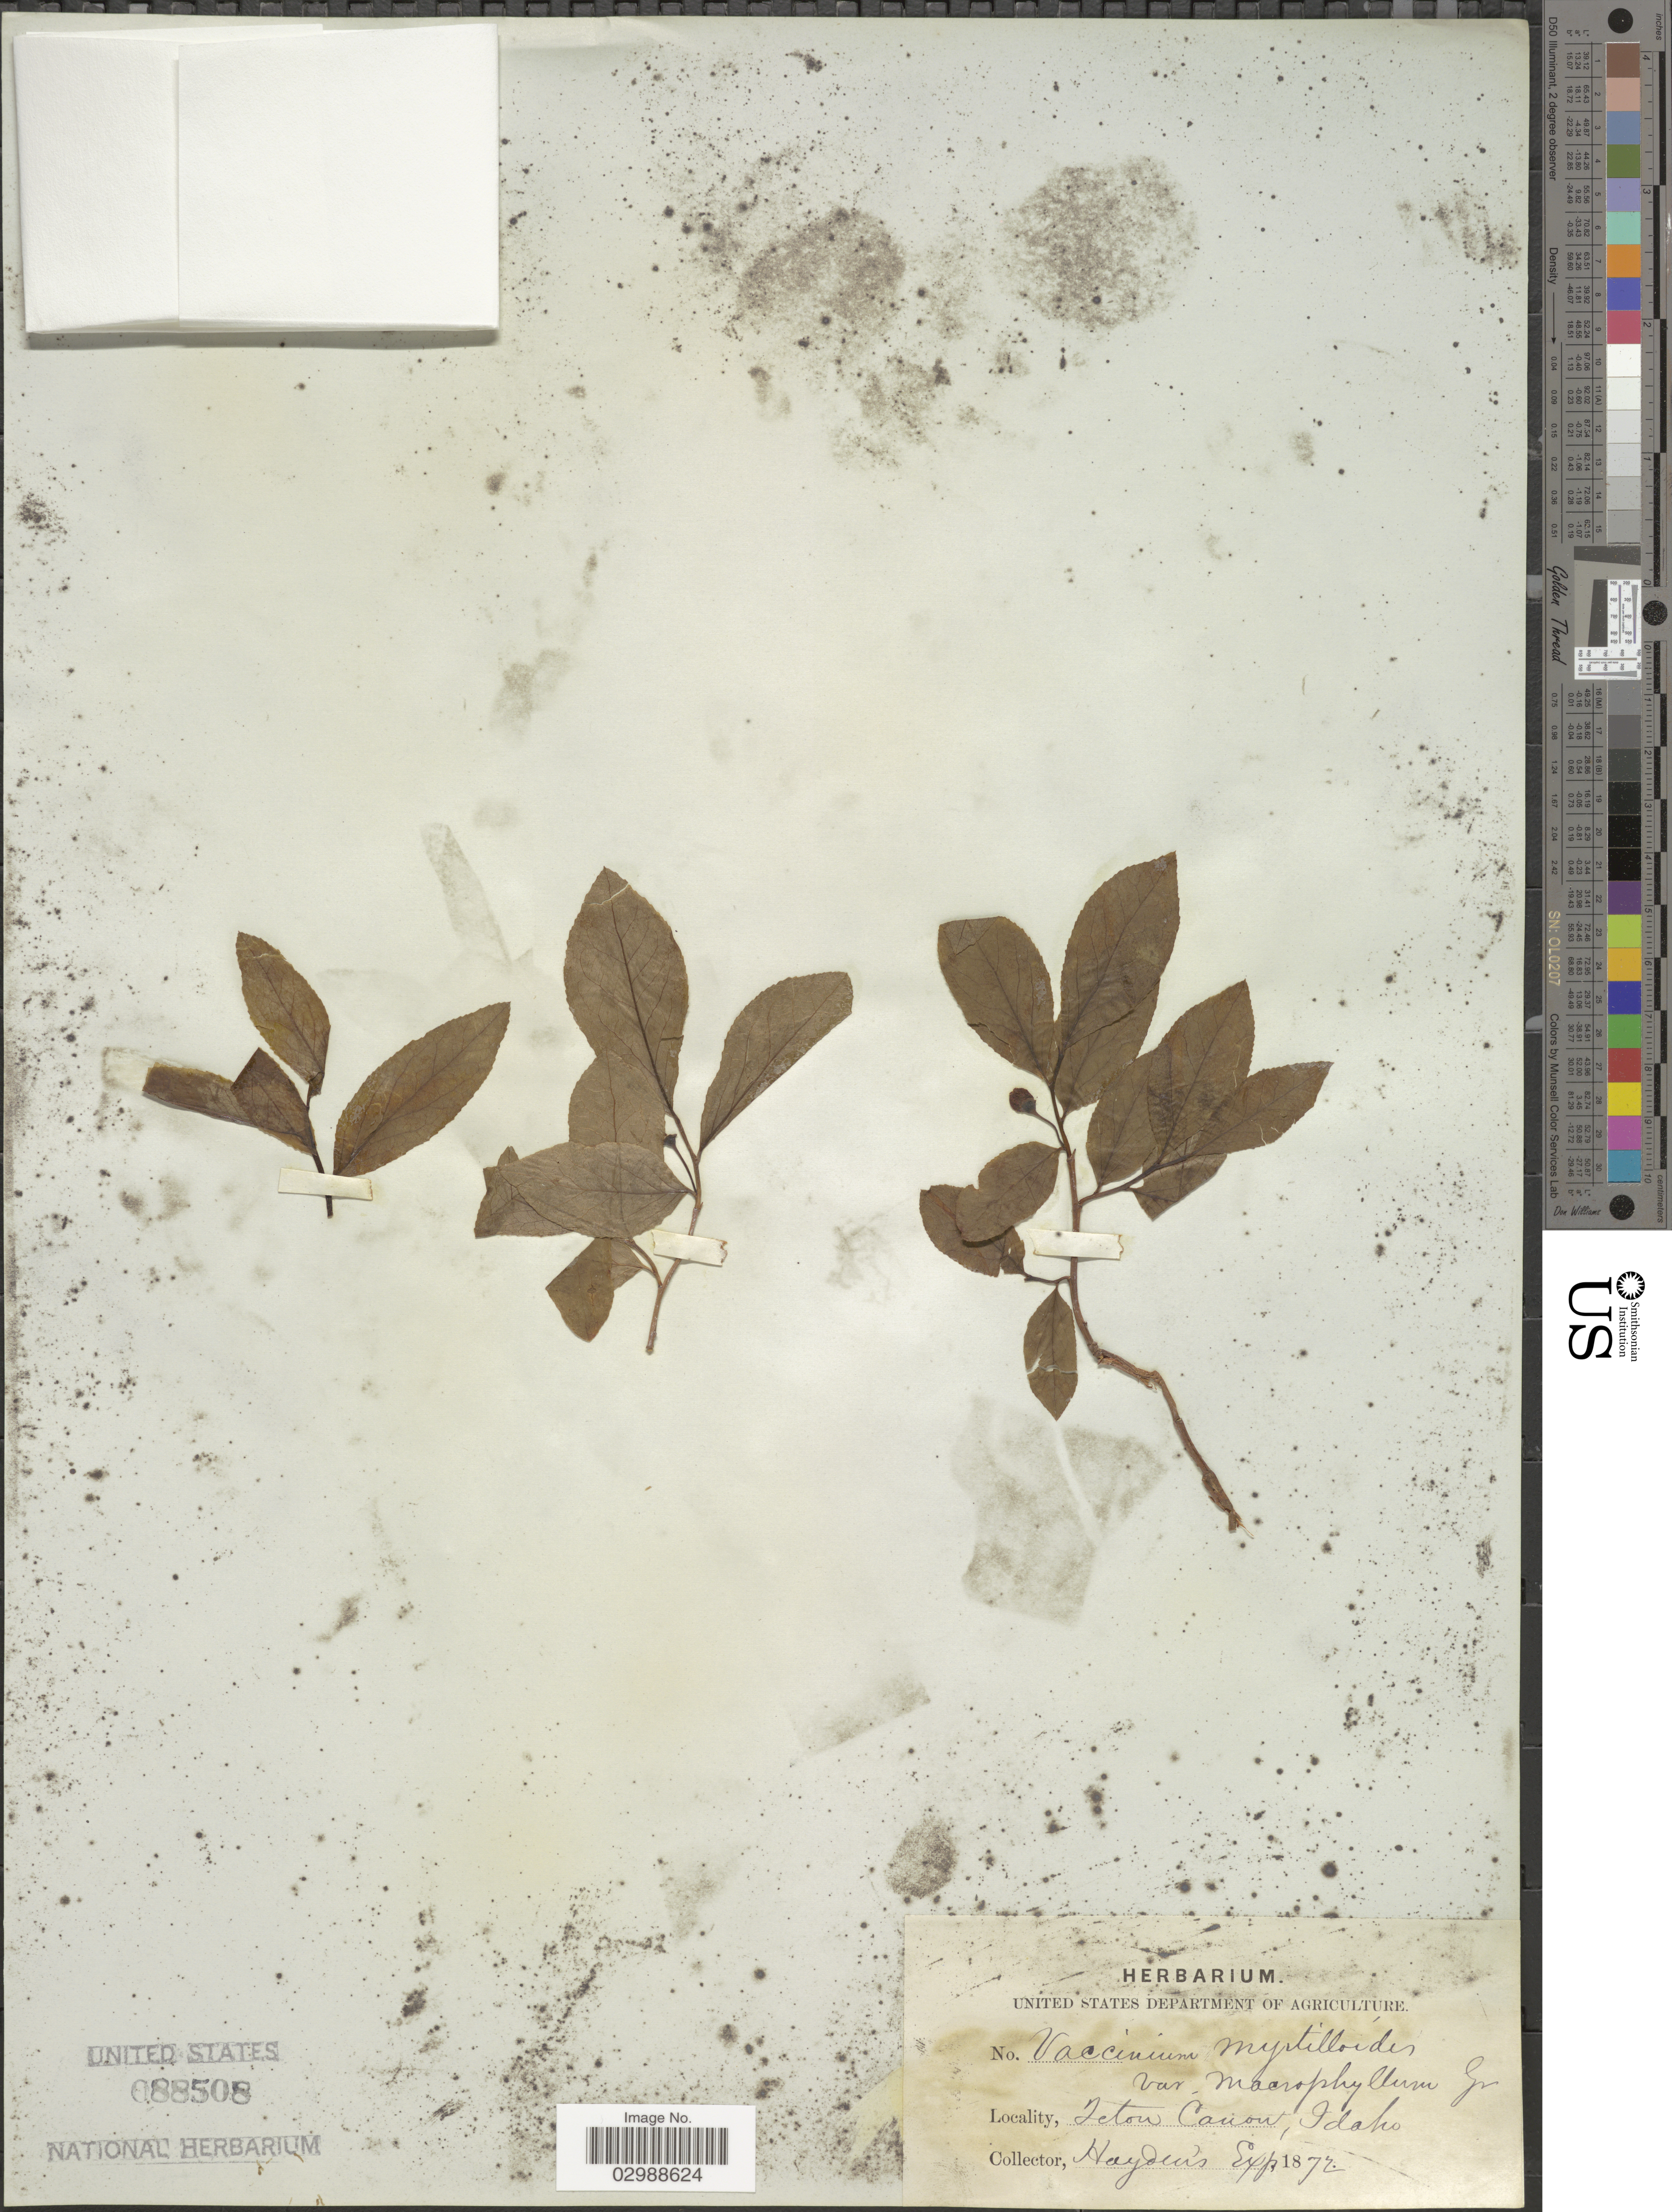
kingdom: Plantae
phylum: Tracheophyta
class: Magnoliopsida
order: Ericales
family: Ericaceae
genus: Vaccinium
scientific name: Vaccinium membranaceum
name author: Douglas ex Torr.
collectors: Hayden's Exped.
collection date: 1872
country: United States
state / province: Idaho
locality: Icton Canon.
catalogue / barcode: US 88508